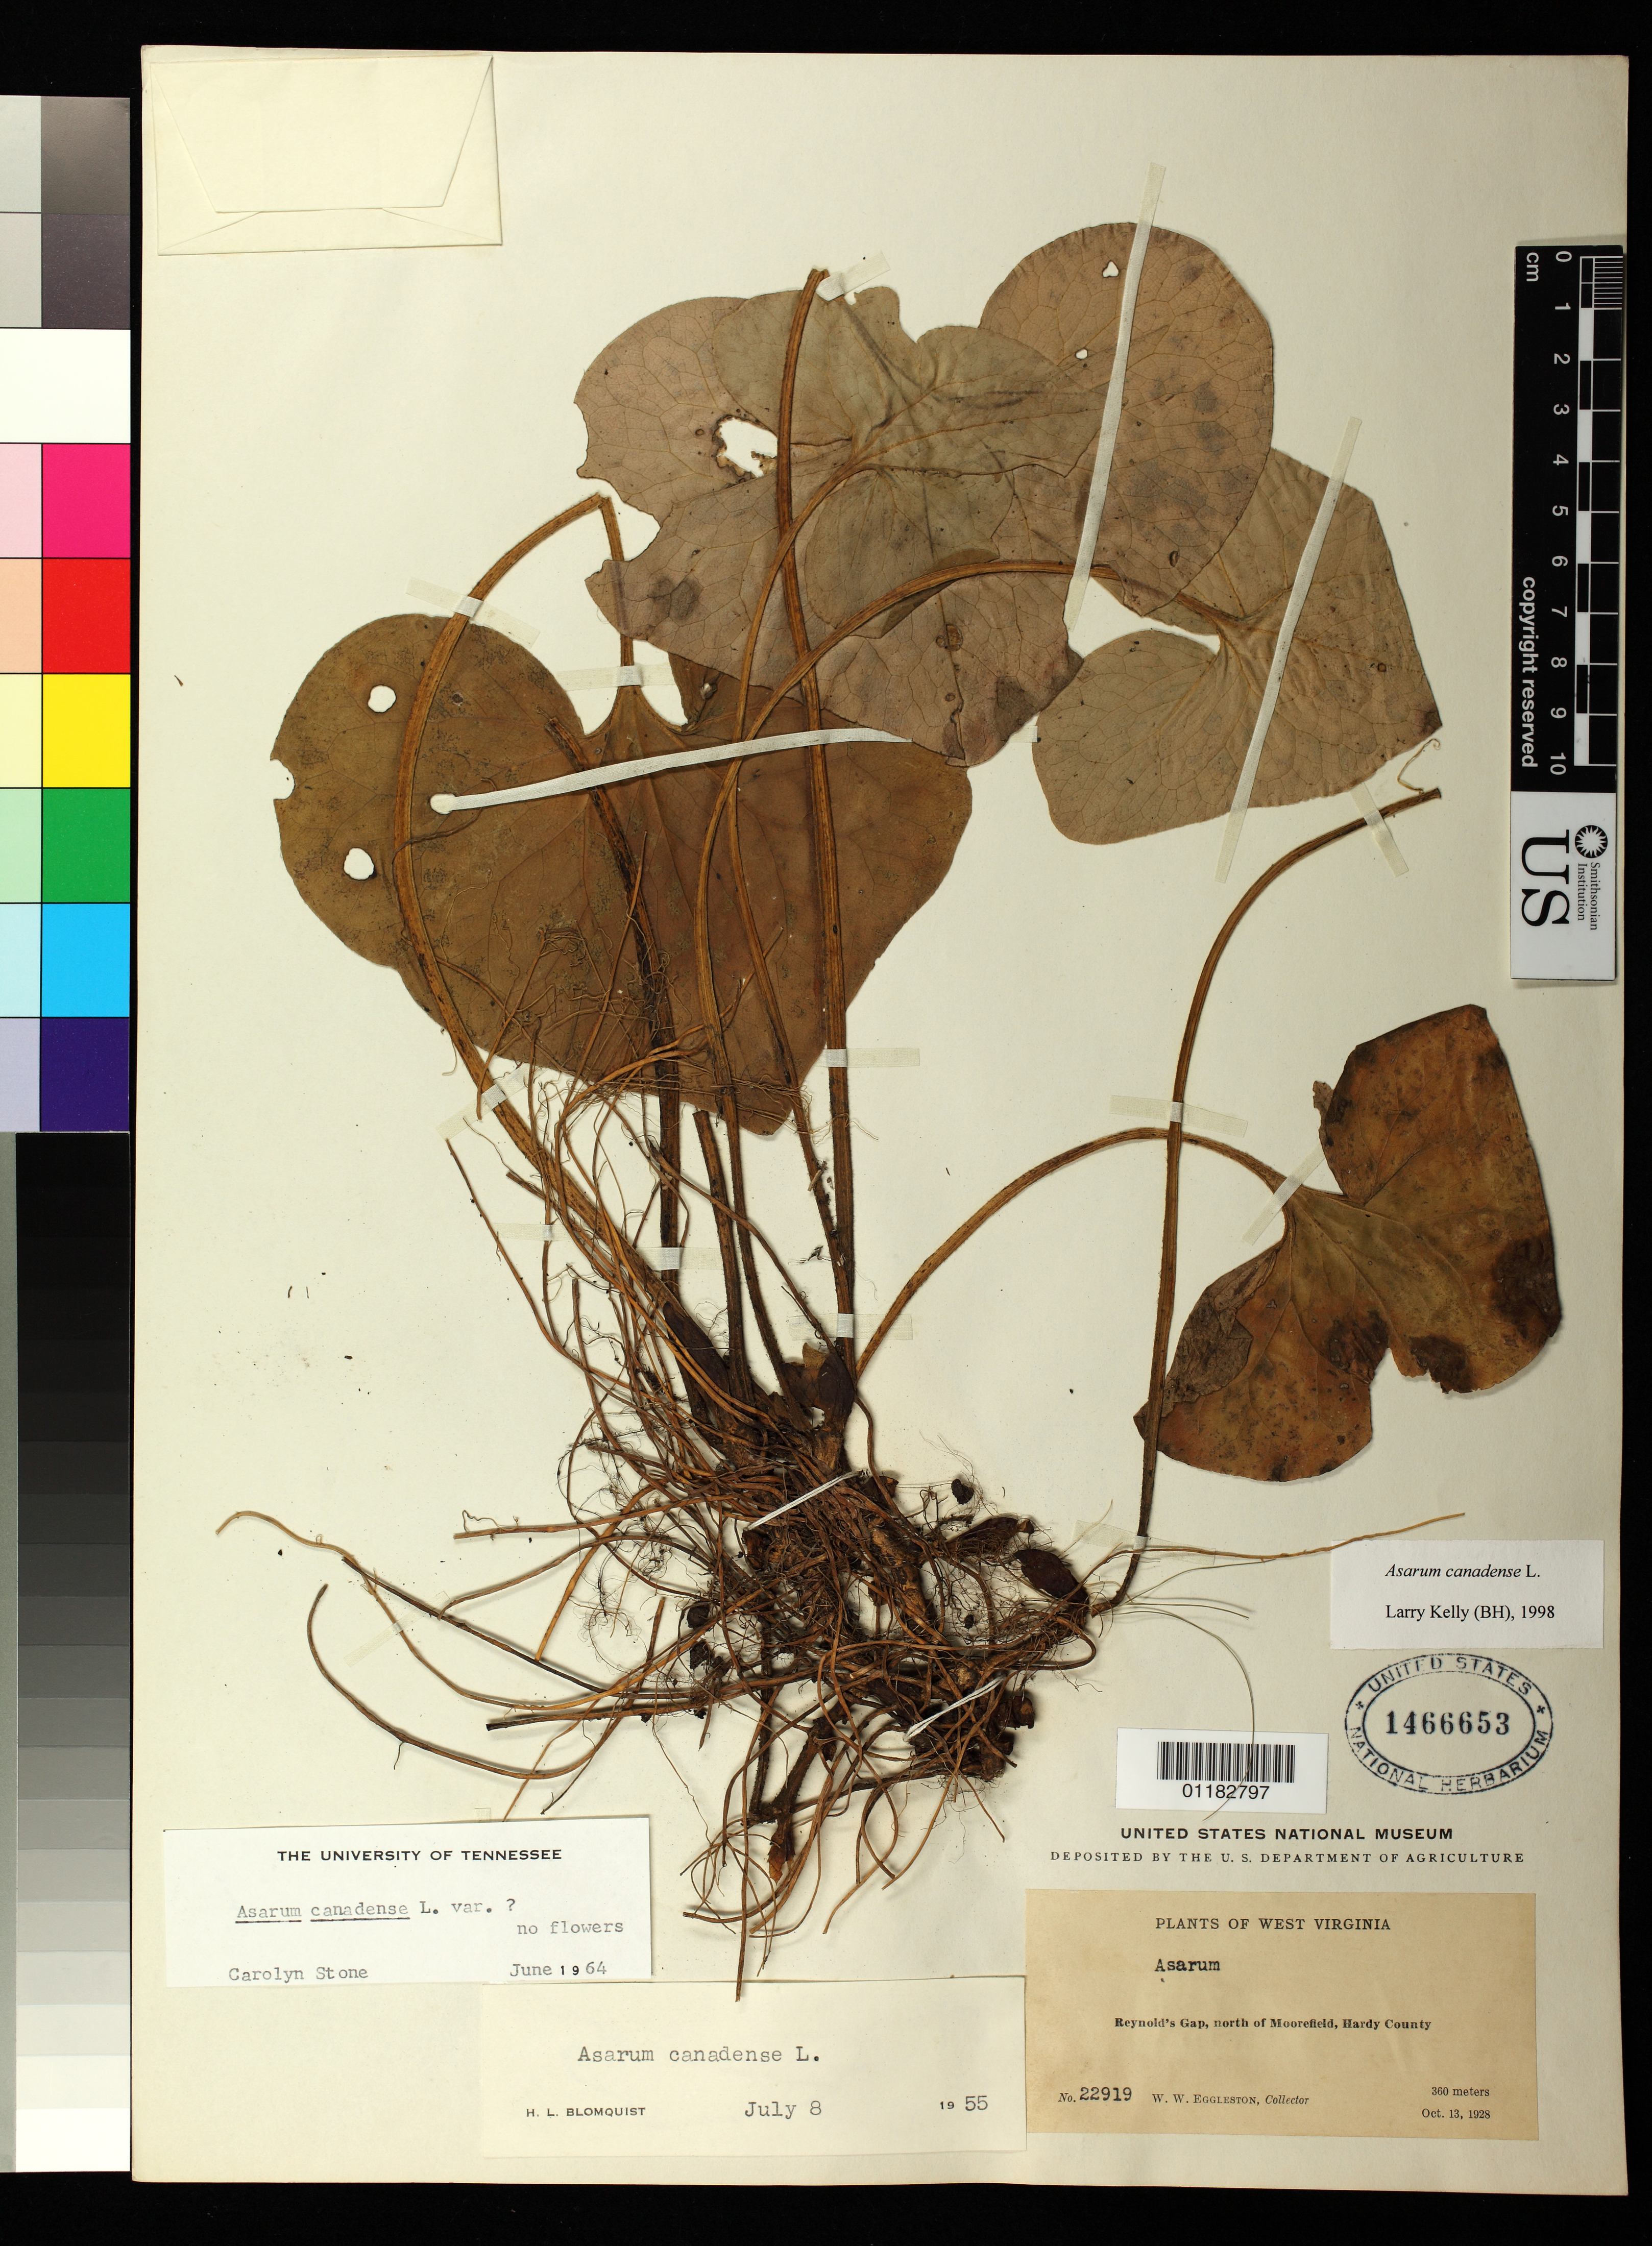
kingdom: Plantae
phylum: Tracheophyta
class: Magnoliopsida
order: Piperales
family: Aristolochiaceae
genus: Asarum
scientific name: Asarum canadense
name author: L.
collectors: W. W. Eggleston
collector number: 22919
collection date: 1928-10-13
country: United States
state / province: West Virginia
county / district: Hardy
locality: Reynold's Gap, north of Moorefield, Hardy County.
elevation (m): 160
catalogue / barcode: US 1466653